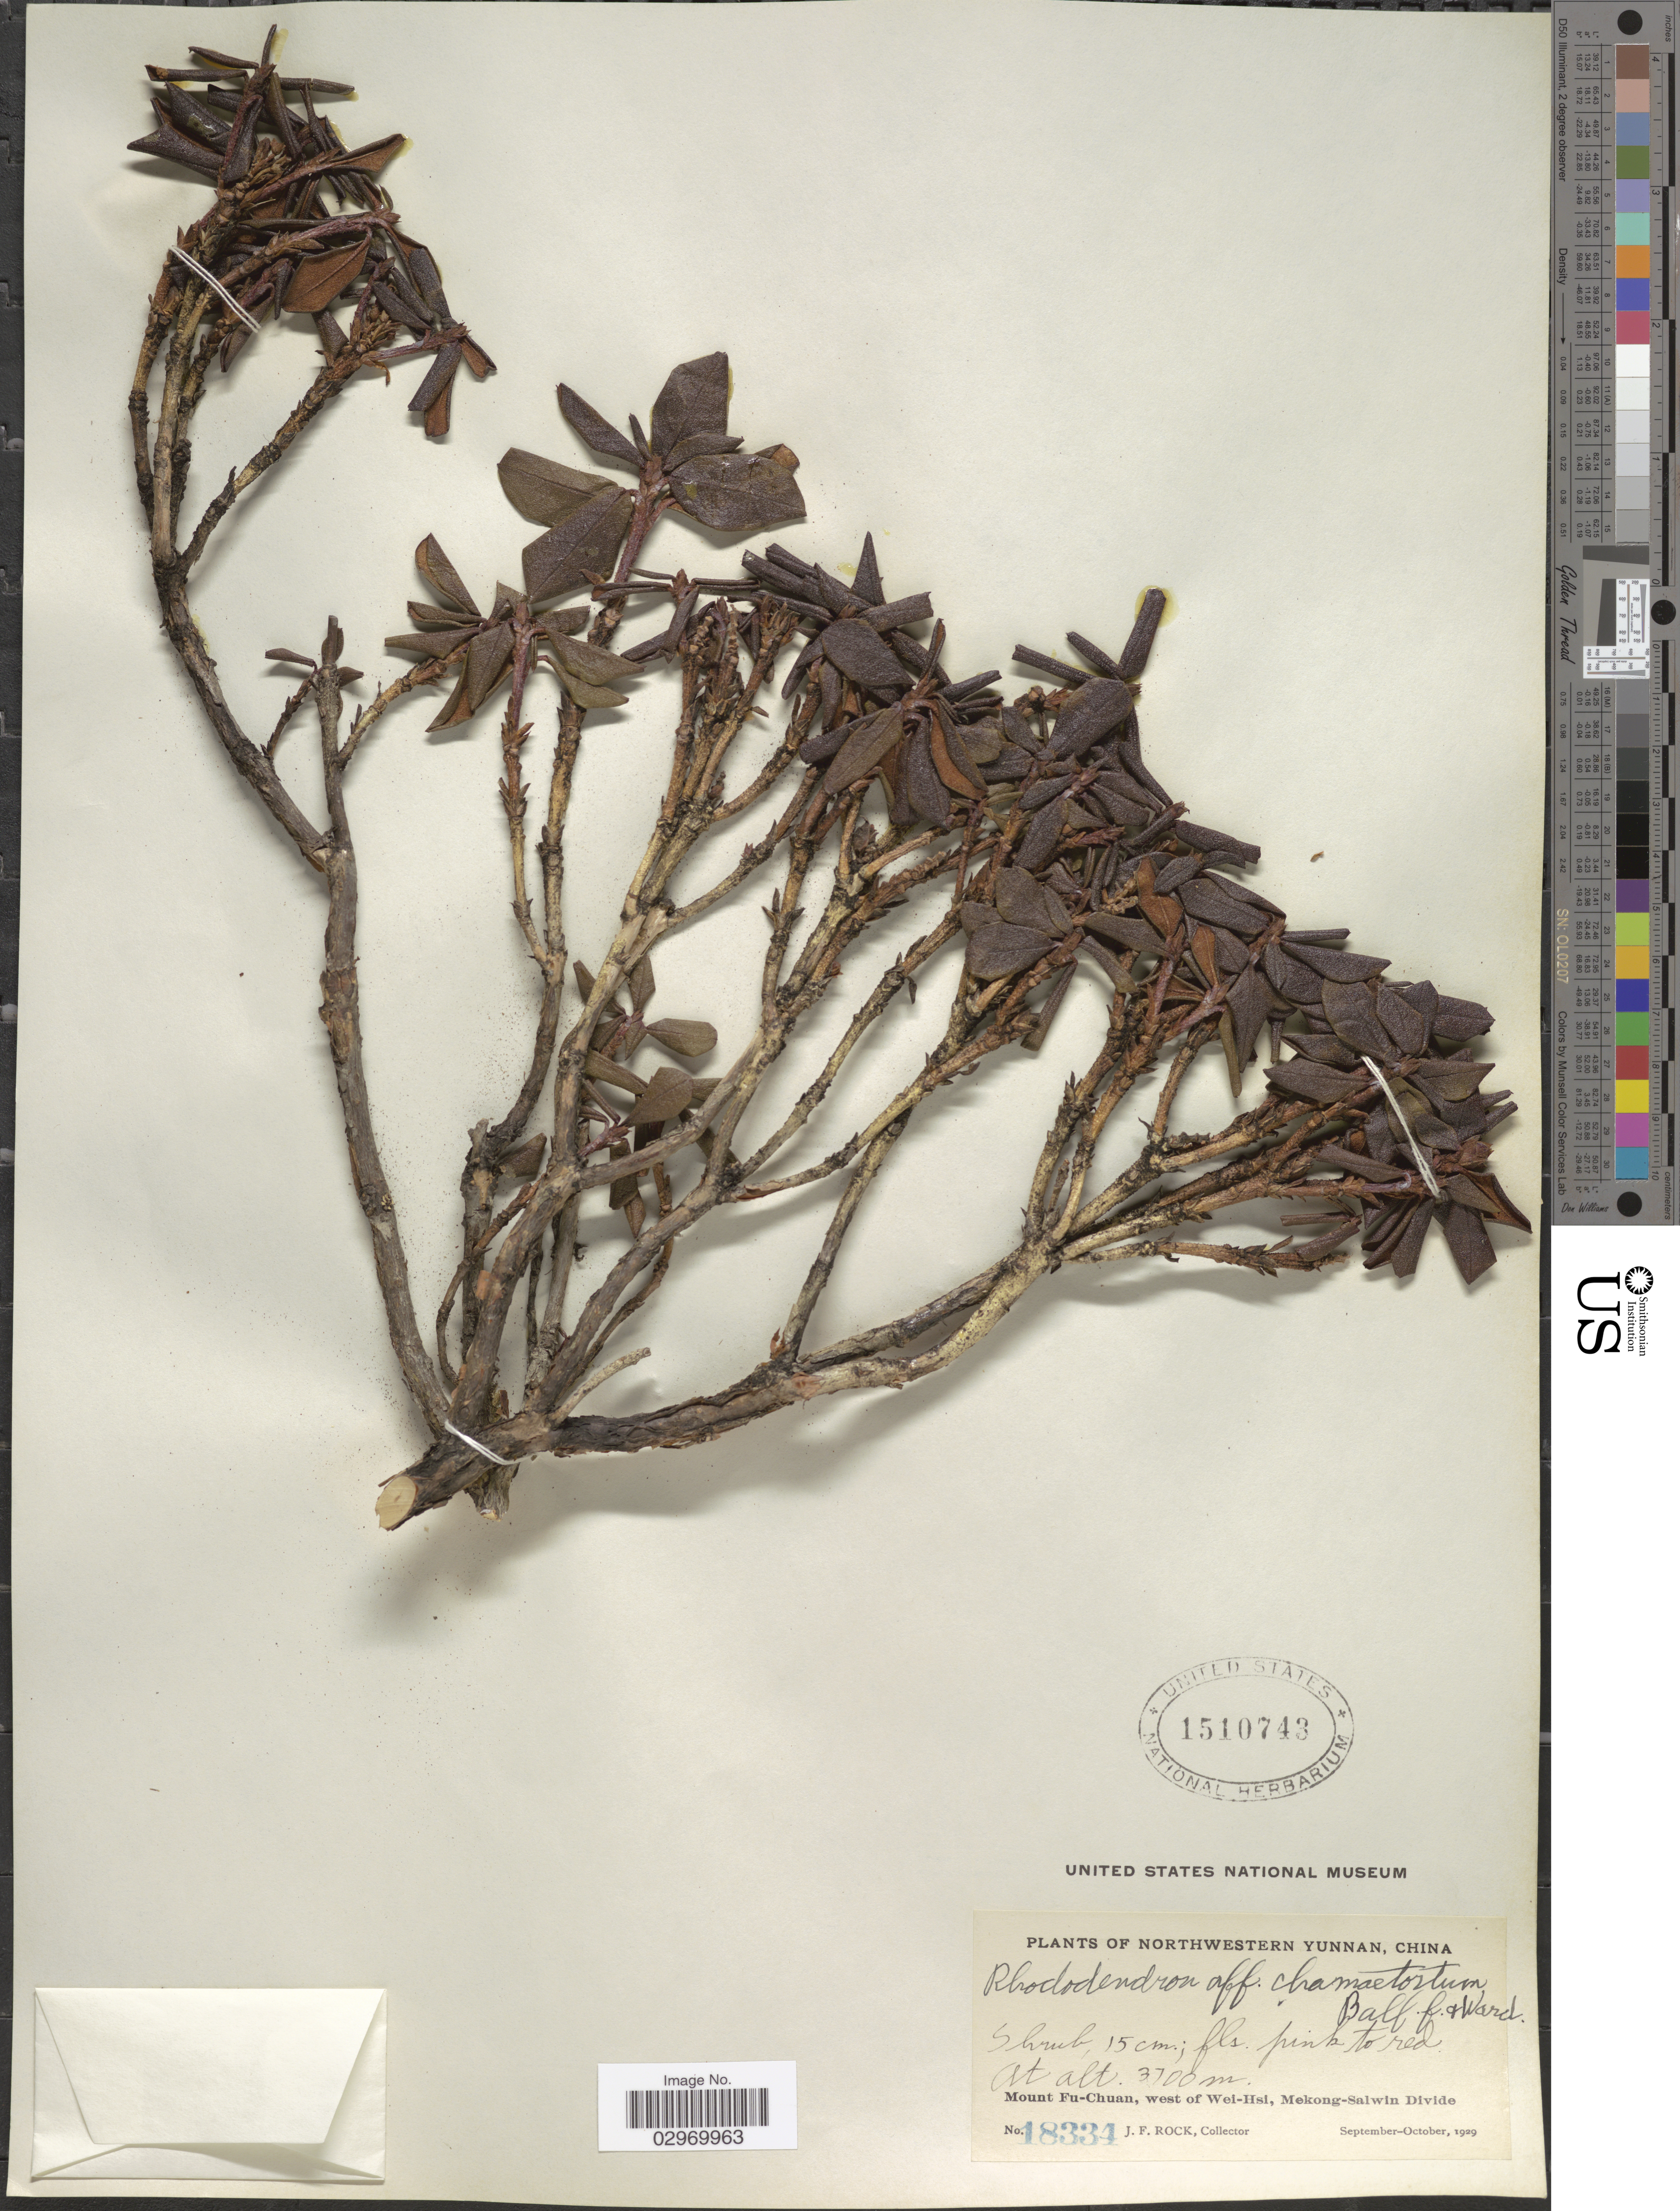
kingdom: Plantae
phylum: Tracheophyta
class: Magnoliopsida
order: Ericales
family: Ericaceae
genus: Rhododendron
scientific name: Rhododendron chamaetortum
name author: Balf. f. & Kingdon-Ward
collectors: J. Rock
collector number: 18334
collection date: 1929-09/1929-10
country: China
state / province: Yunnan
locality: Northwestern Yunnan, Mount Fu-Chuan, west of Wei-Hsi, Mekong-Salwin Divide.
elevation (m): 3700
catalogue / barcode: US 1510743